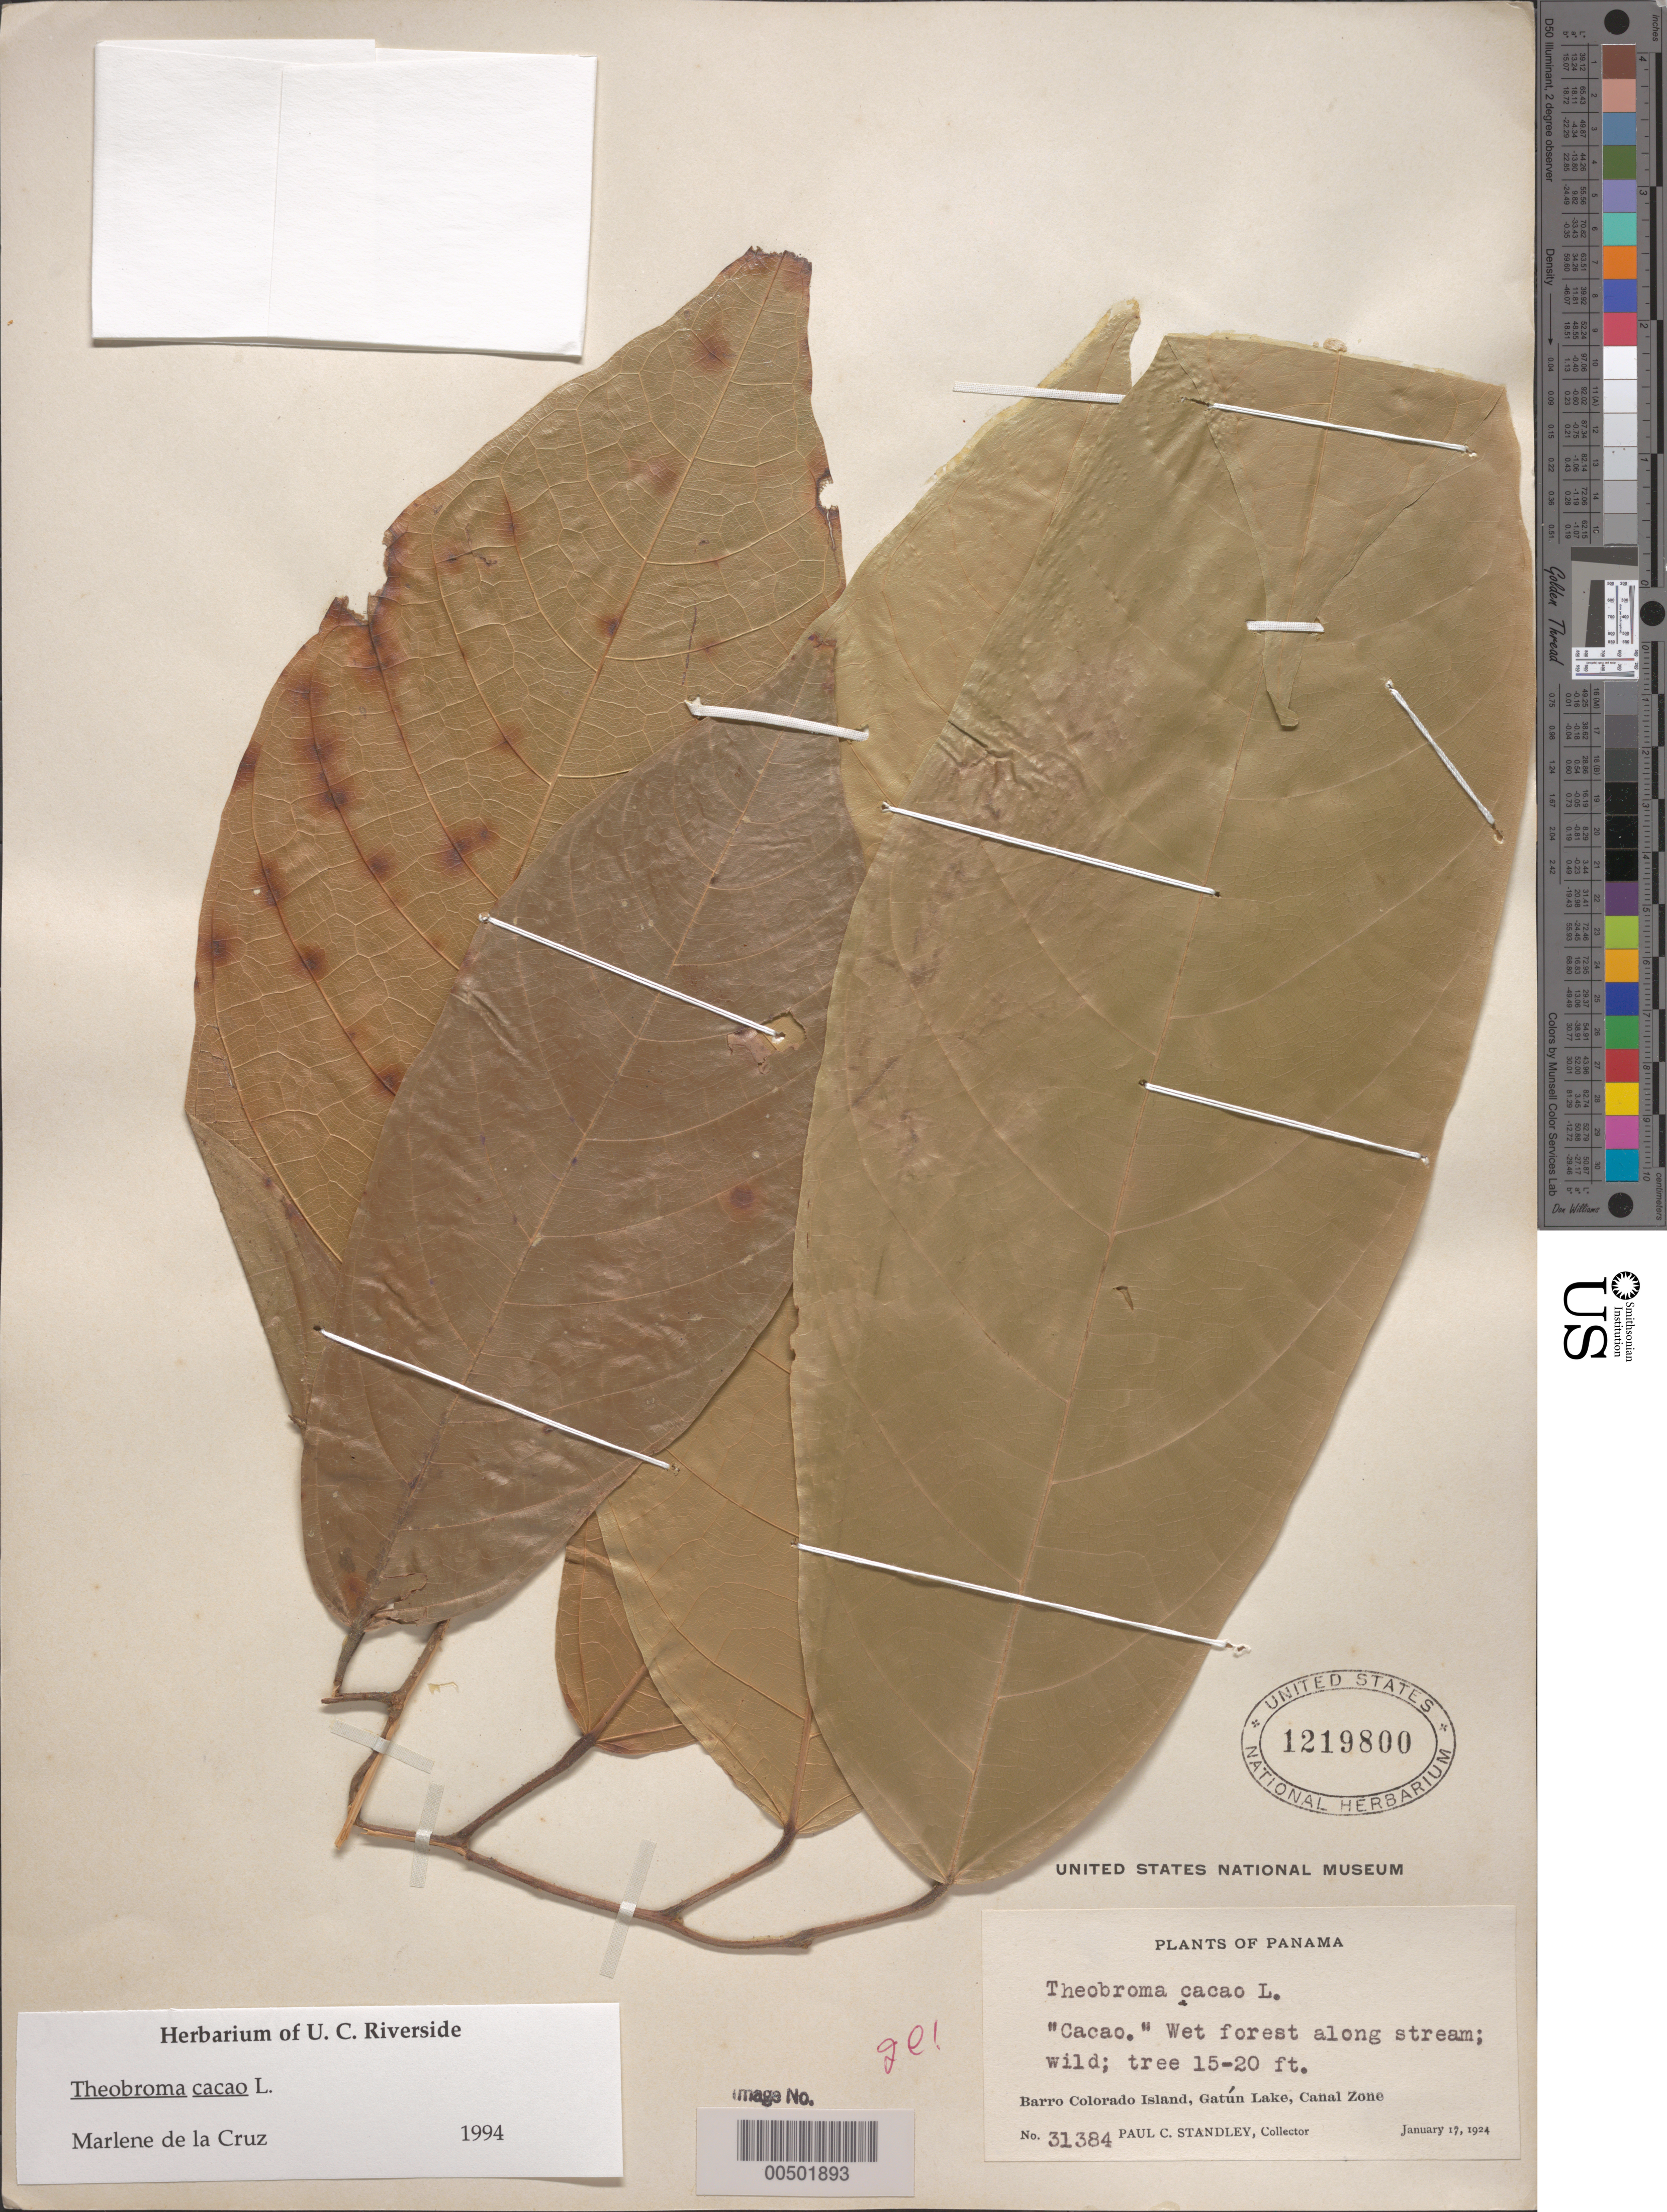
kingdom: Plantae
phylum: Tracheophyta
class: Magnoliopsida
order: Malvales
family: Malvaceae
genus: Theobroma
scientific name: Theobroma cacao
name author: L.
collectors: P. C. Standley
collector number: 31384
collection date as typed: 17 Jan 1924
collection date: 1924-01-17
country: Panama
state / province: Panamá Oeste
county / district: Canal Zone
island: Barro Colorado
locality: Gatun Lake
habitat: Wet forest along stream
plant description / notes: Common name: Cacao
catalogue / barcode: US 1219800